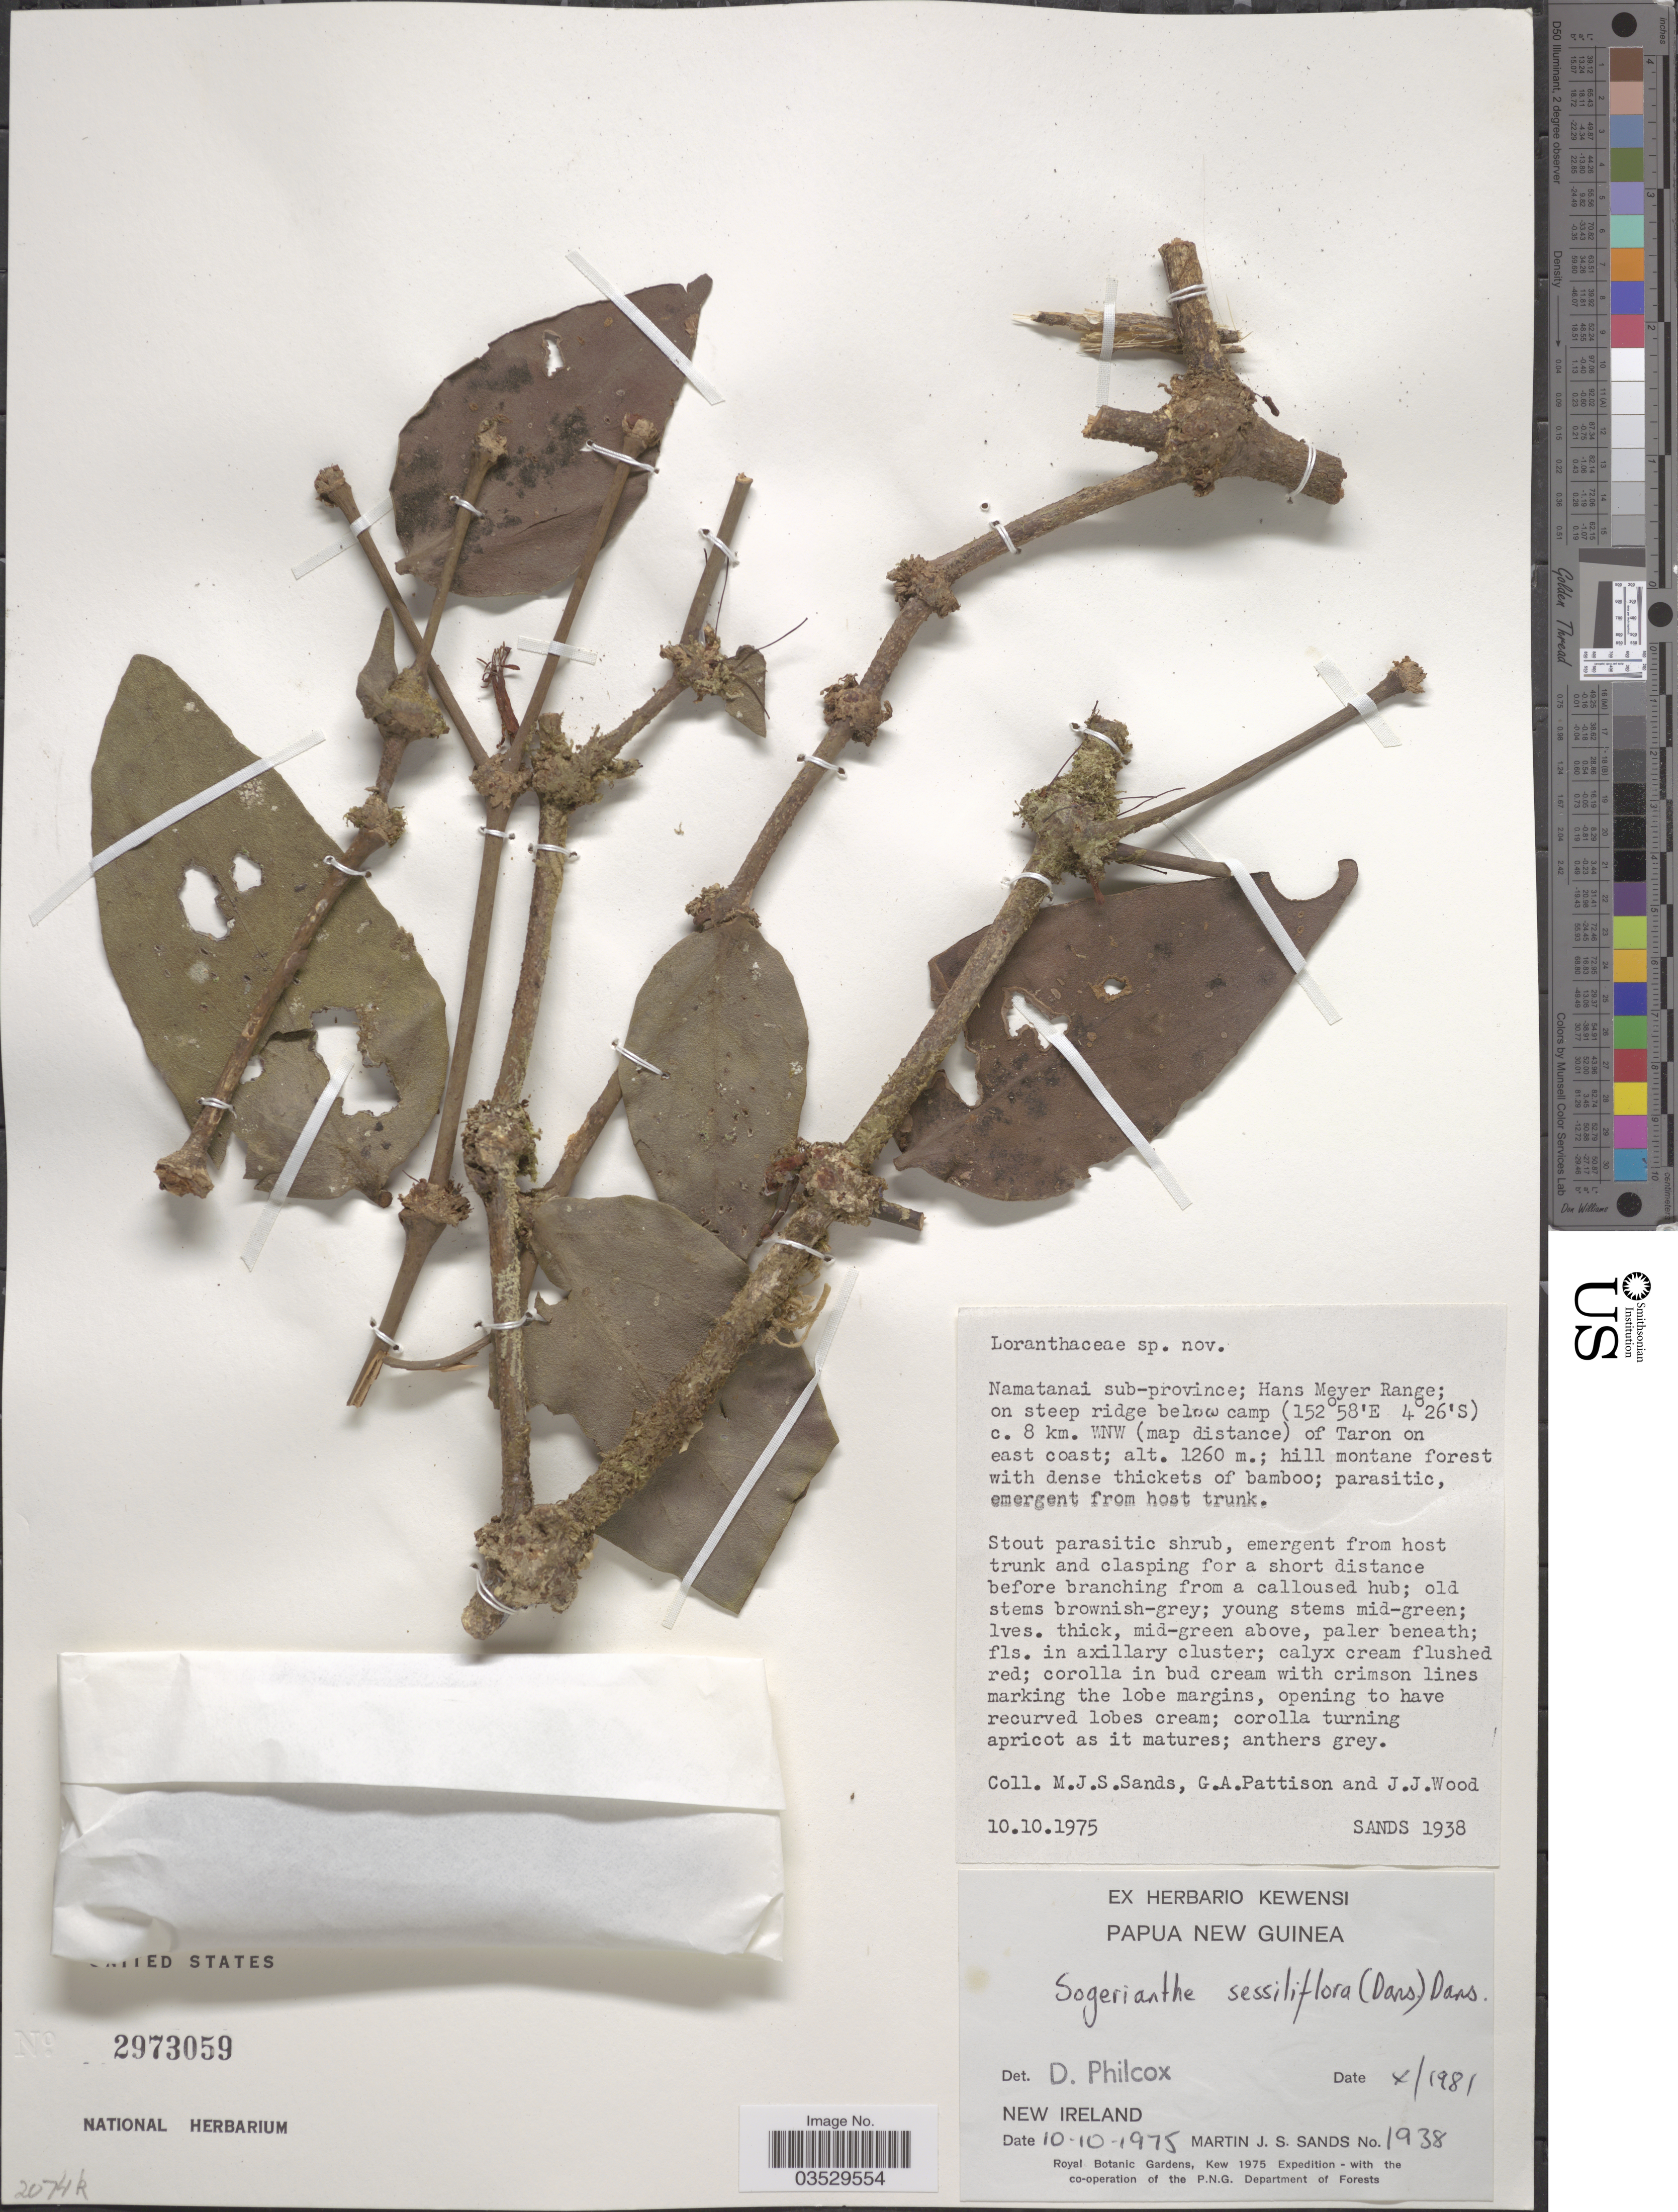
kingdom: Plantae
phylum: Tracheophyta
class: Magnoliopsida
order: Santalales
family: Loranthaceae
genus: Sogerianthe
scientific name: Sogerianthe sessiliflora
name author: (Danser) Danser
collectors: M. Sands, G. Pattison & J. Wood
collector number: SANDS 1938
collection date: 1975-10-10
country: Papua New Guinea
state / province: New Ireland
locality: New Ireland. Namatanai sub-province; Hans Meyer Range; on steep ridge below camp c. 8 km. WNW (map distance) of Taron on east coast.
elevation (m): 1260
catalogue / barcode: US 2973059